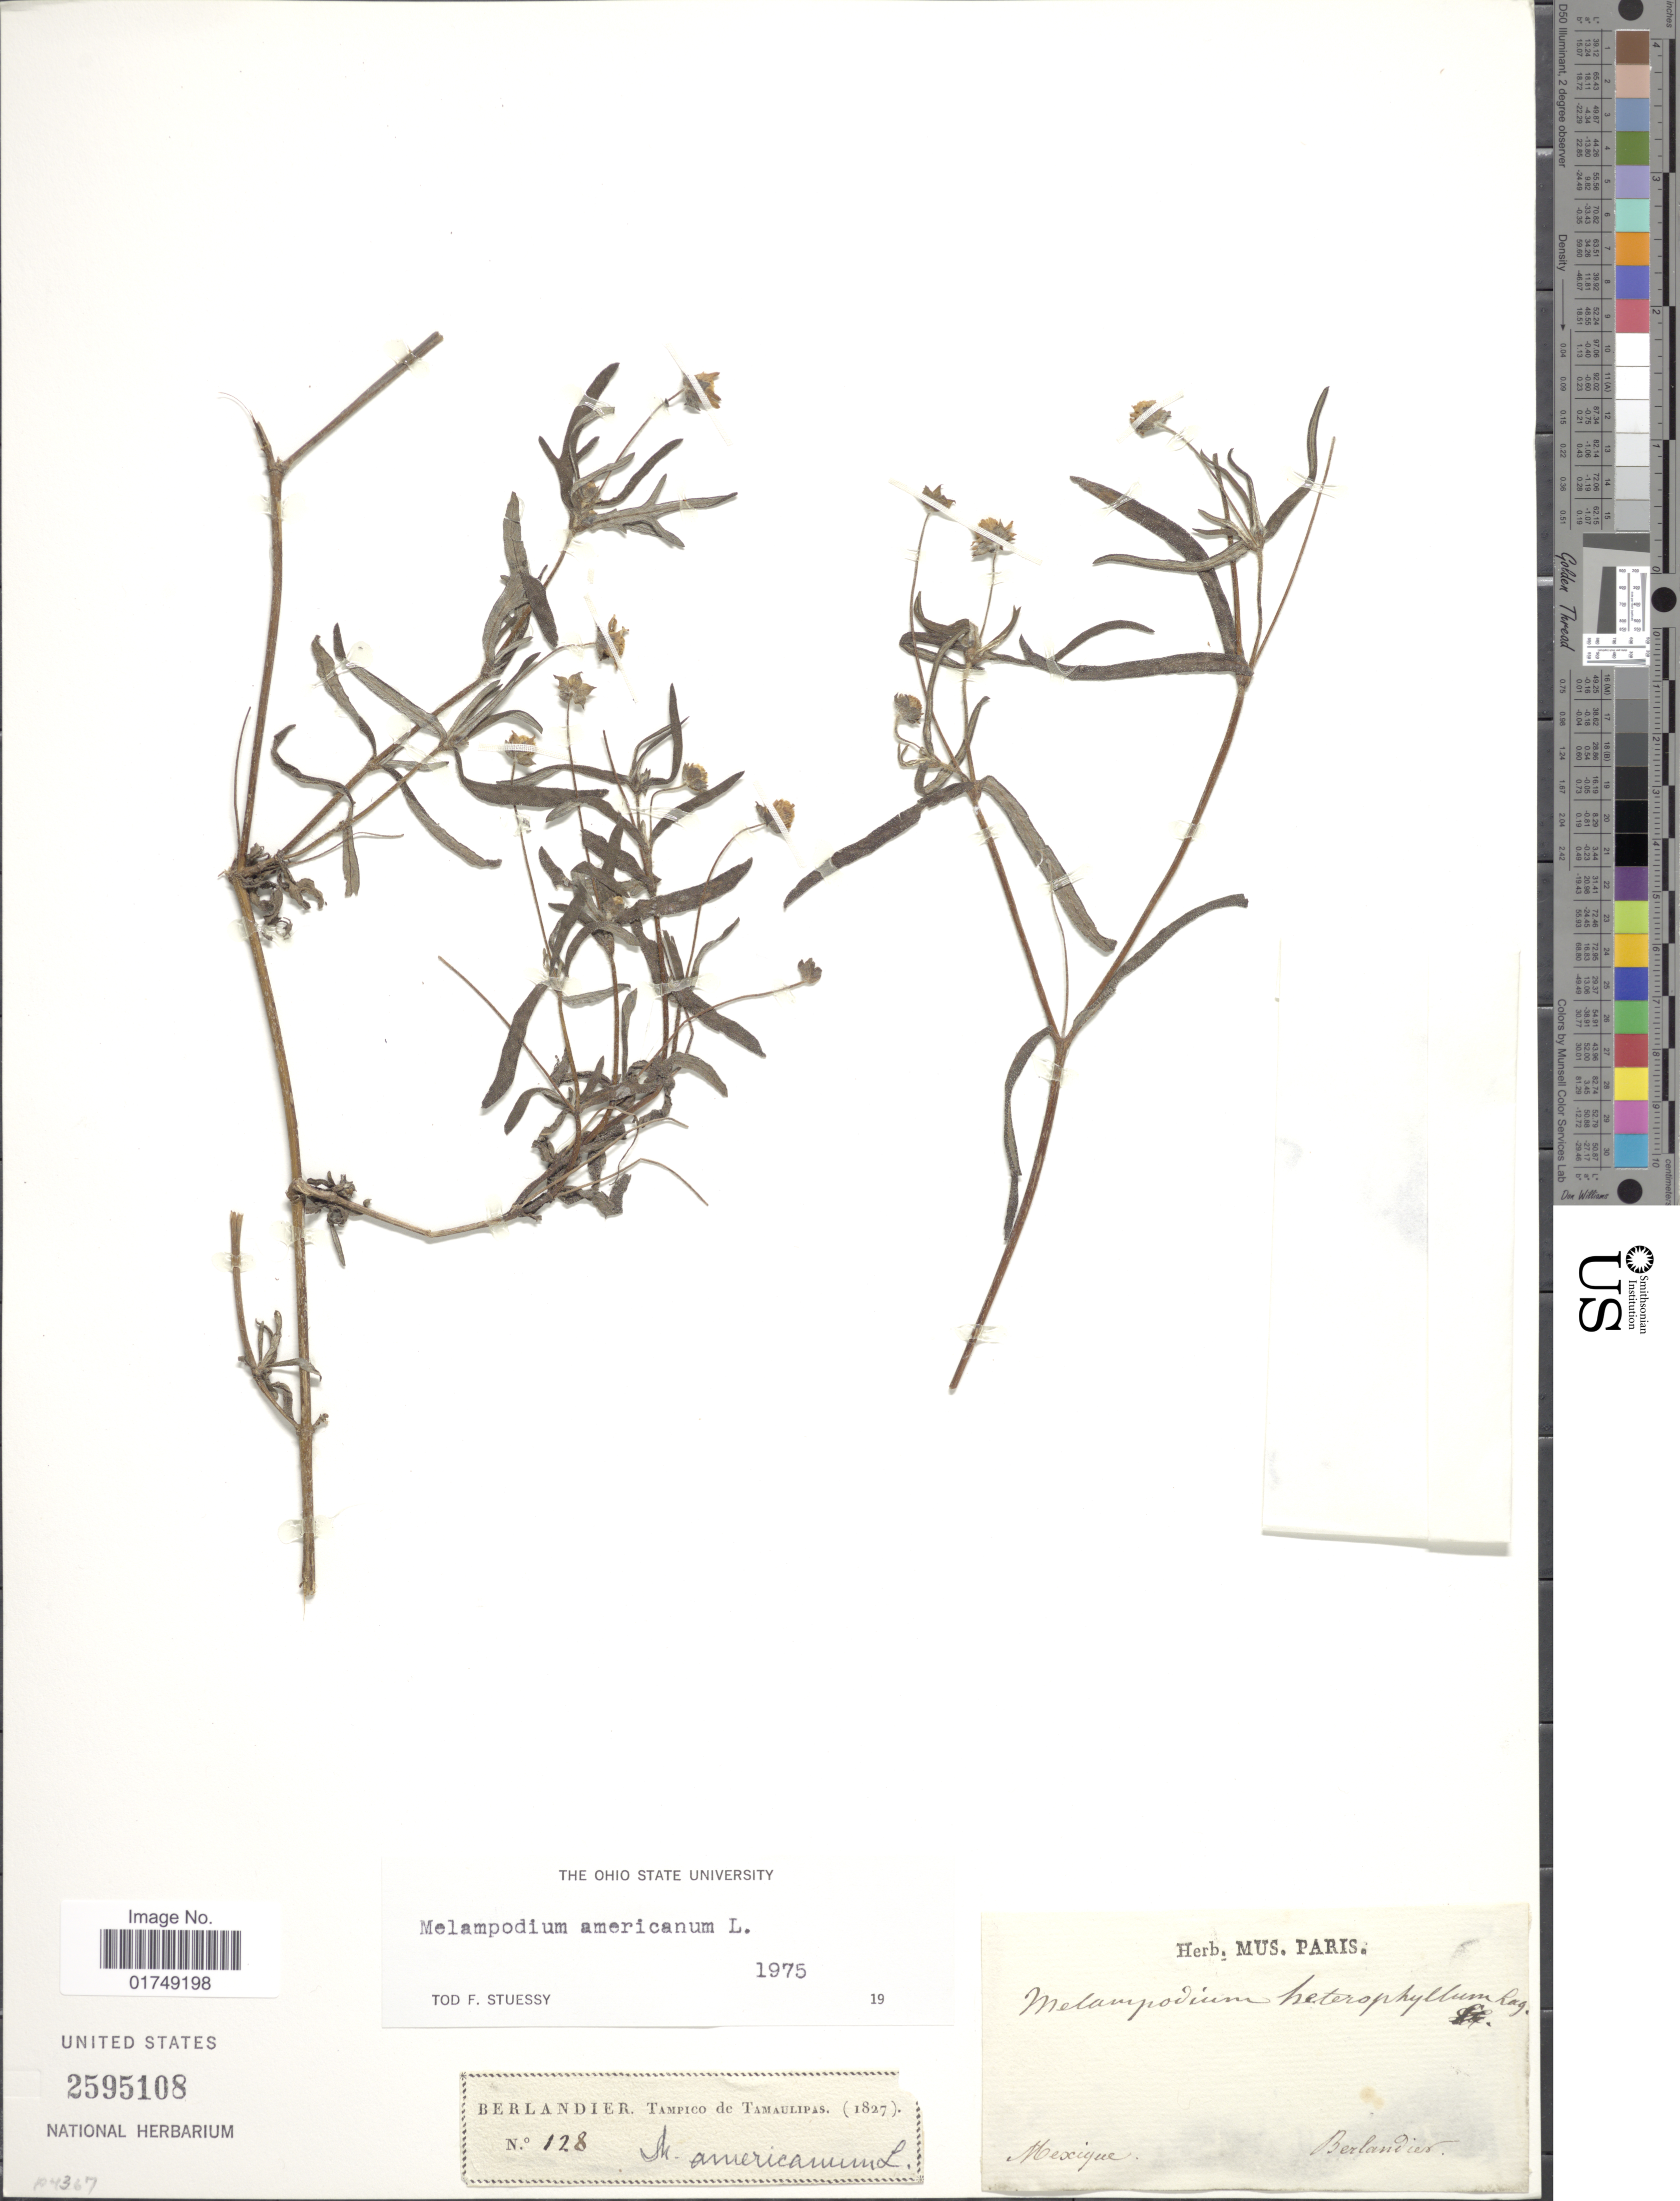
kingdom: Plantae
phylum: Tracheophyta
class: Magnoliopsida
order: Asterales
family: Asteraceae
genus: Melampodium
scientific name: Melampodium americanum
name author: L.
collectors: J. L. Berlandier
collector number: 128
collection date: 1827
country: Mexico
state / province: Tamaulipas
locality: Tampico de Tamaulipas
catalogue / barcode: US 2595108